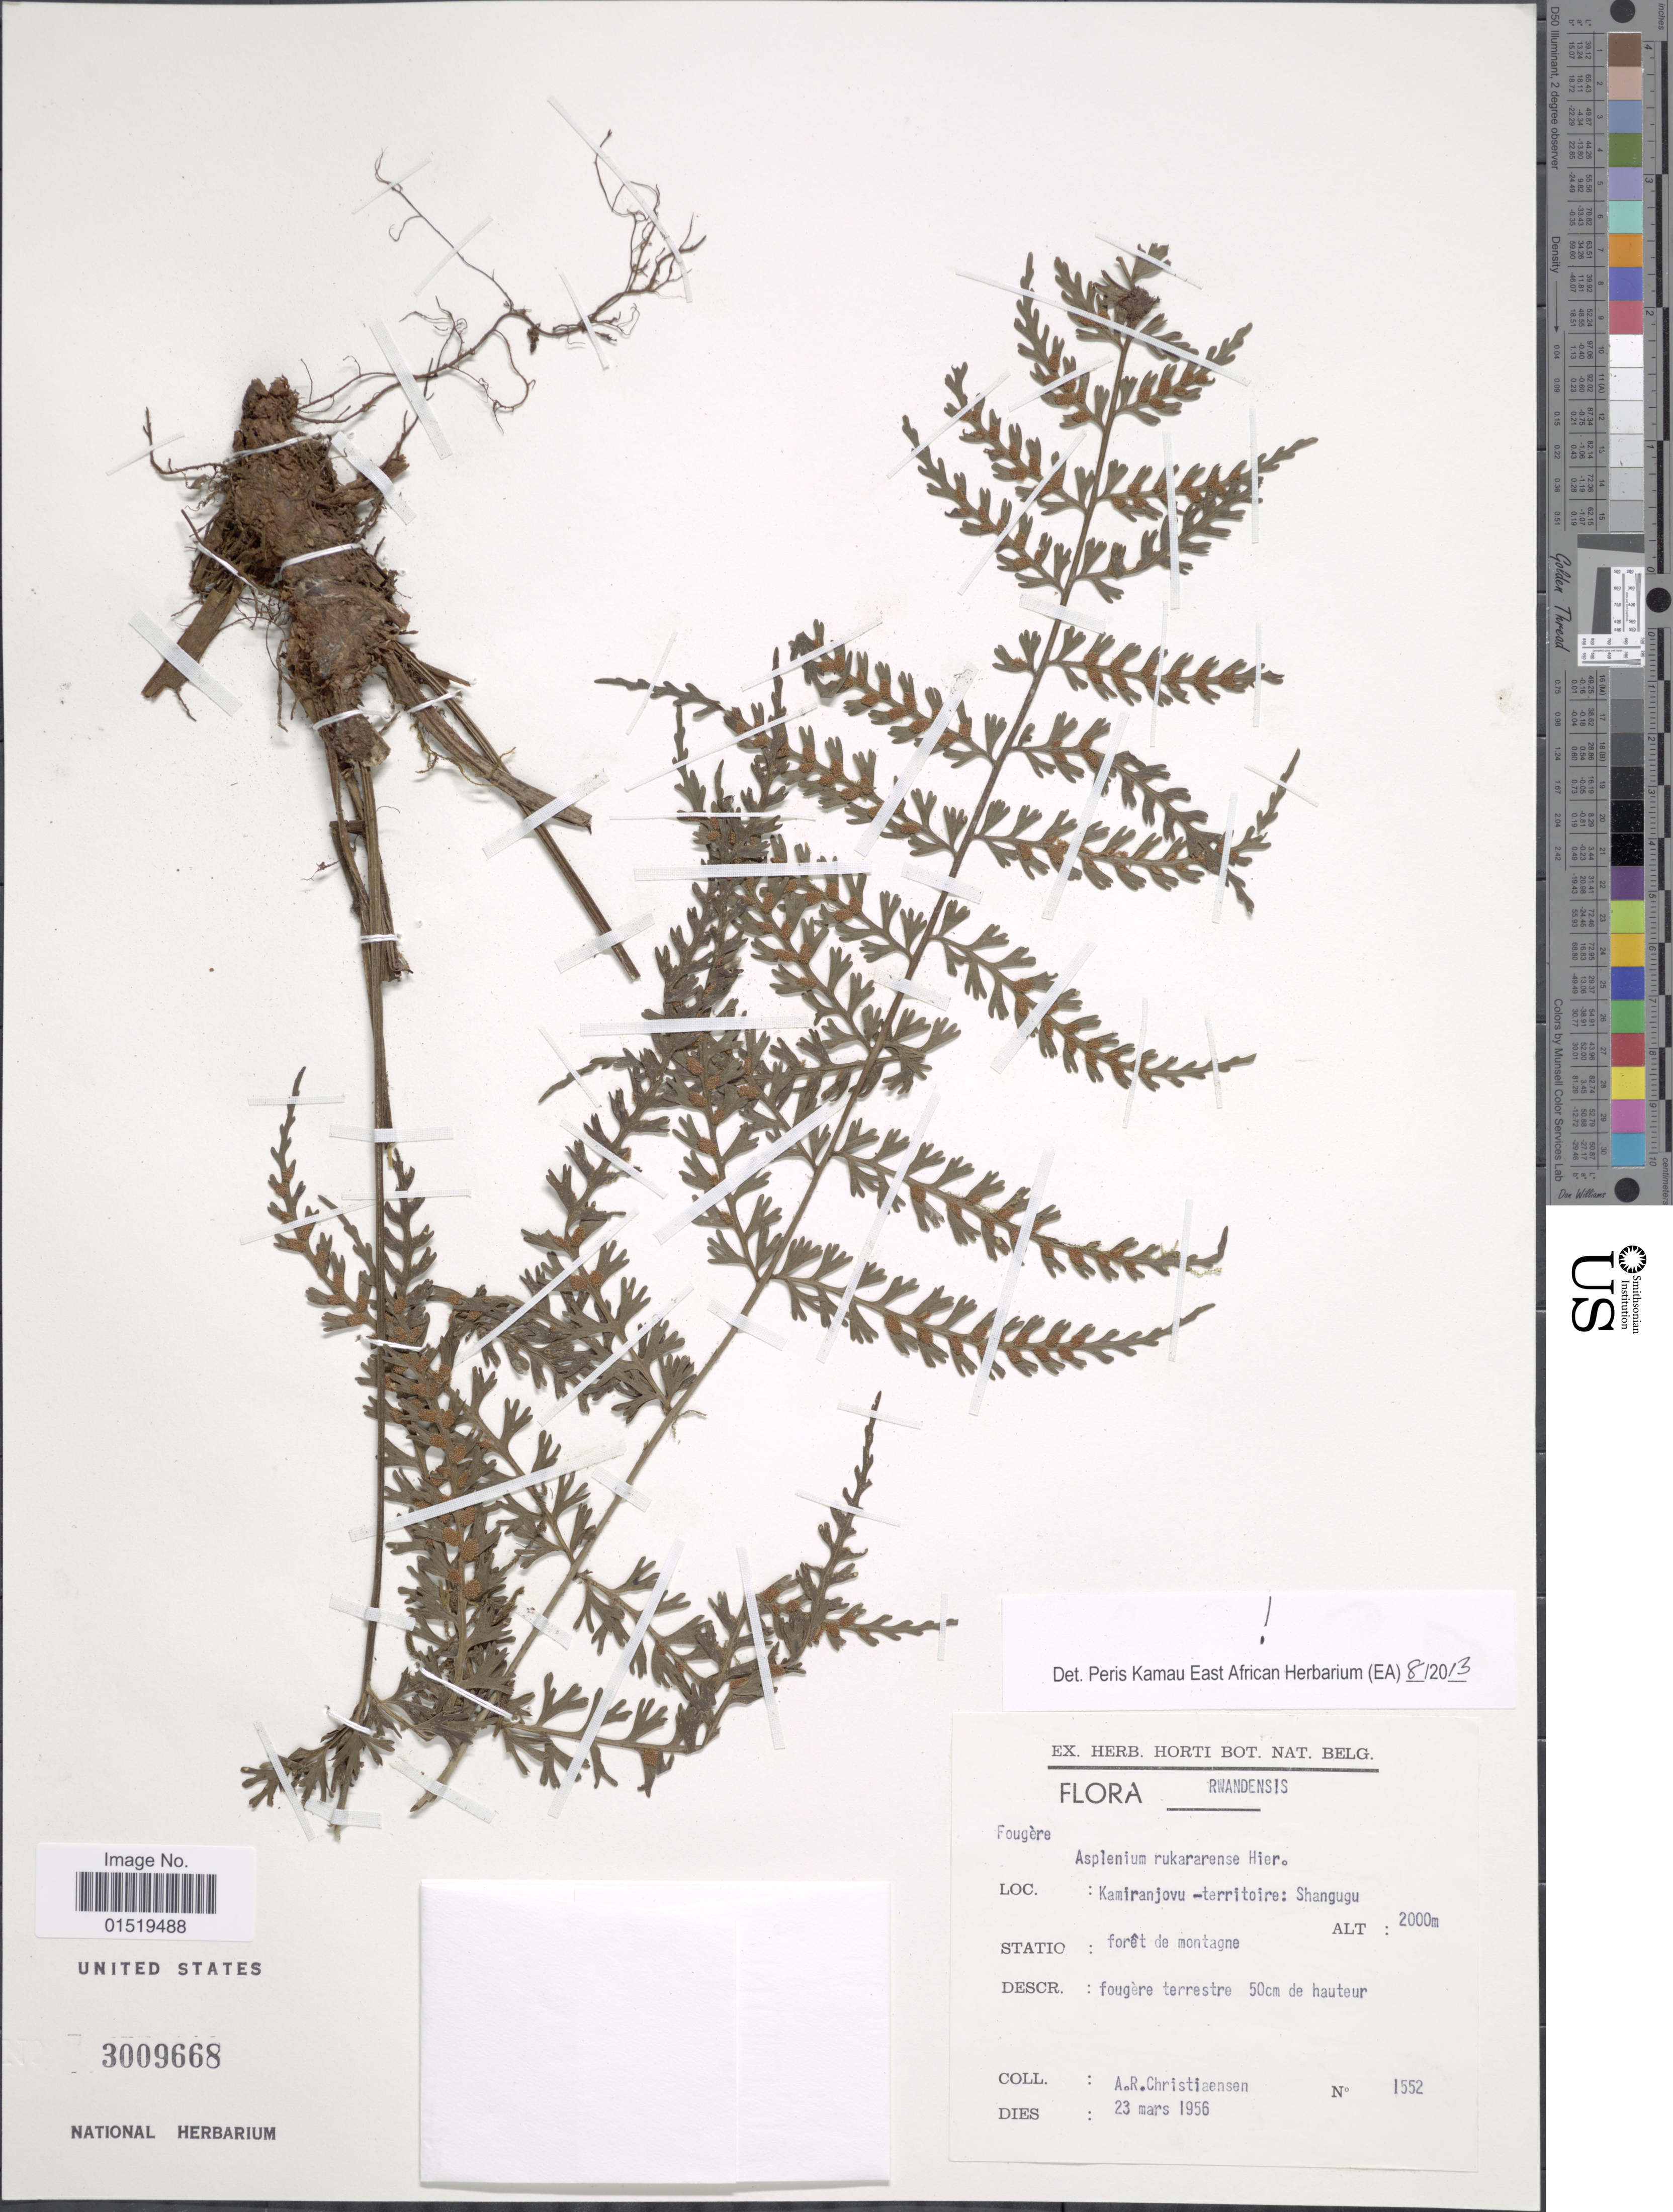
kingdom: Plantae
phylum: Tracheophyta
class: Polypodiopsida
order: Polypodiales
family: Aspleniaceae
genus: Asplenium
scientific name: Asplenium rukararense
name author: Hieron.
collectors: A. Christiaensen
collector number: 1552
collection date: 1956-03-23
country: Rwanda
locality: Kamiranjovu-territorie: Shangugu.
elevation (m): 2000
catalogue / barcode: US 3009668